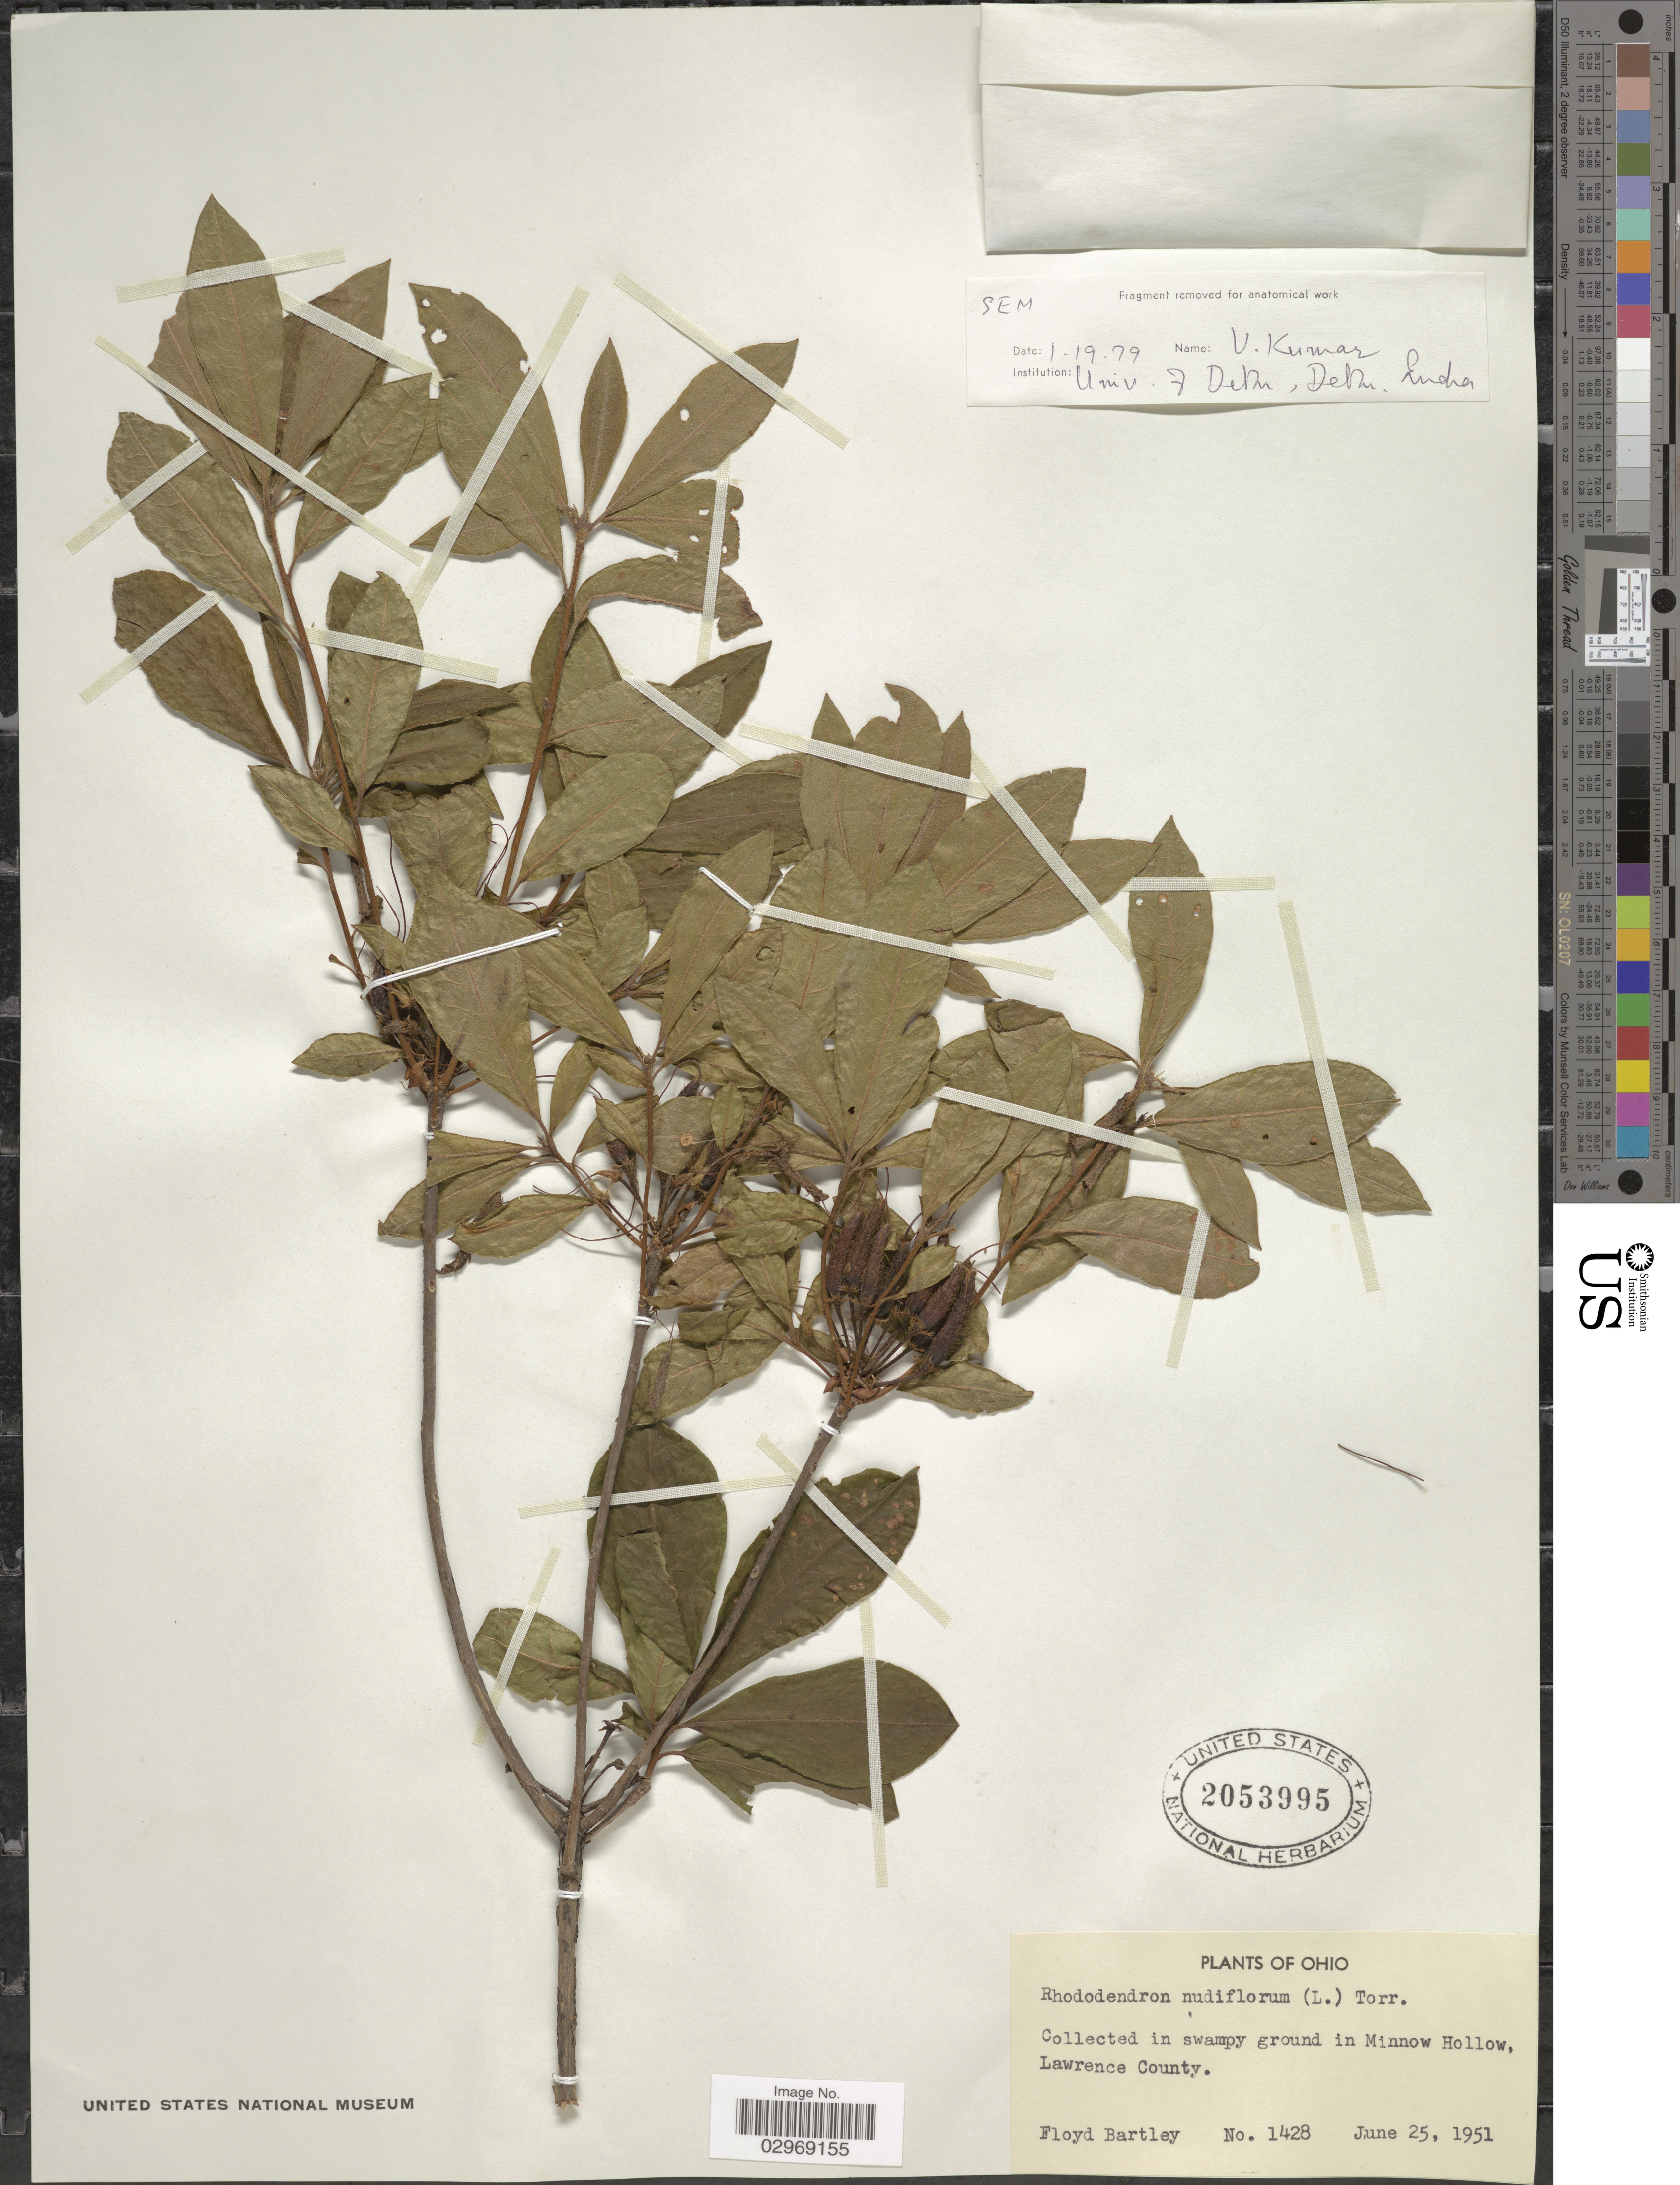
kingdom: Plantae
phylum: Tracheophyta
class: Magnoliopsida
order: Ericales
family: Ericaceae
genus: Rhododendron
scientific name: Rhododendron nudiflorum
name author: Torr.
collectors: F. Bartley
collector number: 1428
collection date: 1951-06-25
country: United States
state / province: Ohio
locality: In swampy ground in Minnow Hollow, Lawrence County.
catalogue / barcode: US 2053995